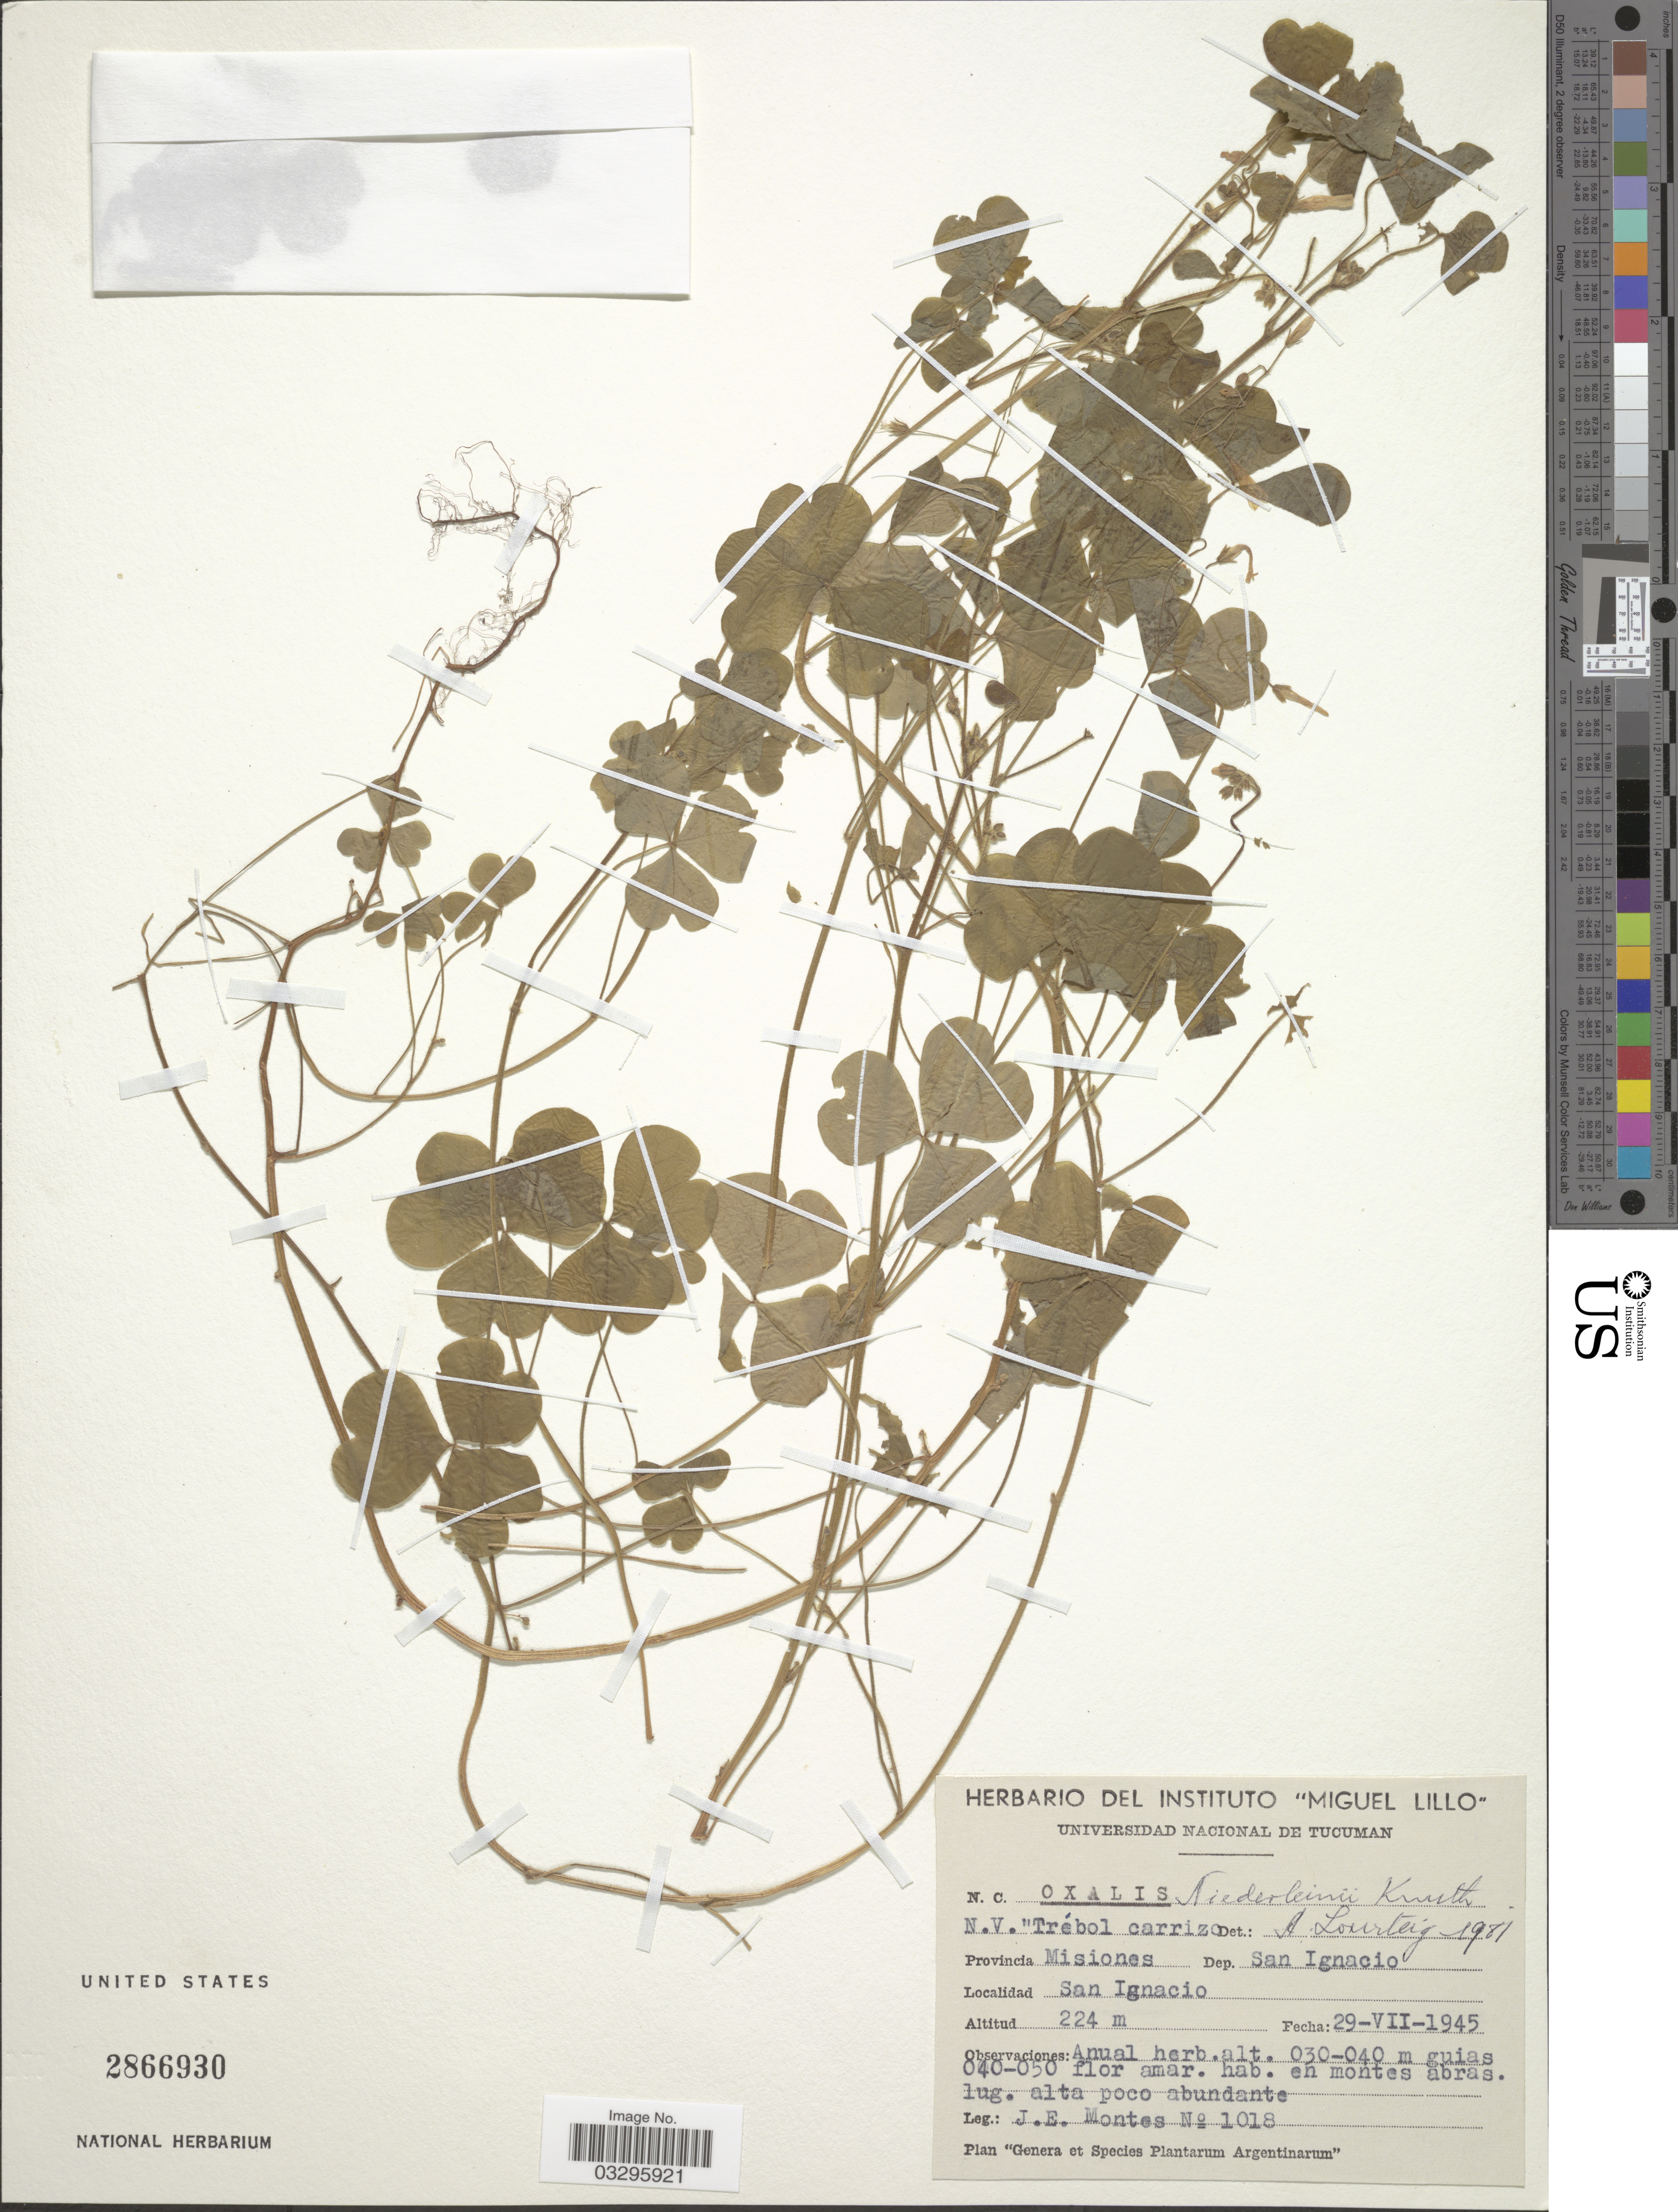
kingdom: Plantae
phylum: Tracheophyta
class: Magnoliopsida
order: Oxalidales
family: Oxalidaceae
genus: Oxalis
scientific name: Oxalis niederleinii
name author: R. Knuth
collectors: J. E. Montes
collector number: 1018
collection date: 1945-07-29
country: Argentina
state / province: Misiones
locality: Dep. San Ignacio. San Ignacio.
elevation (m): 224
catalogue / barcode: US 2866930